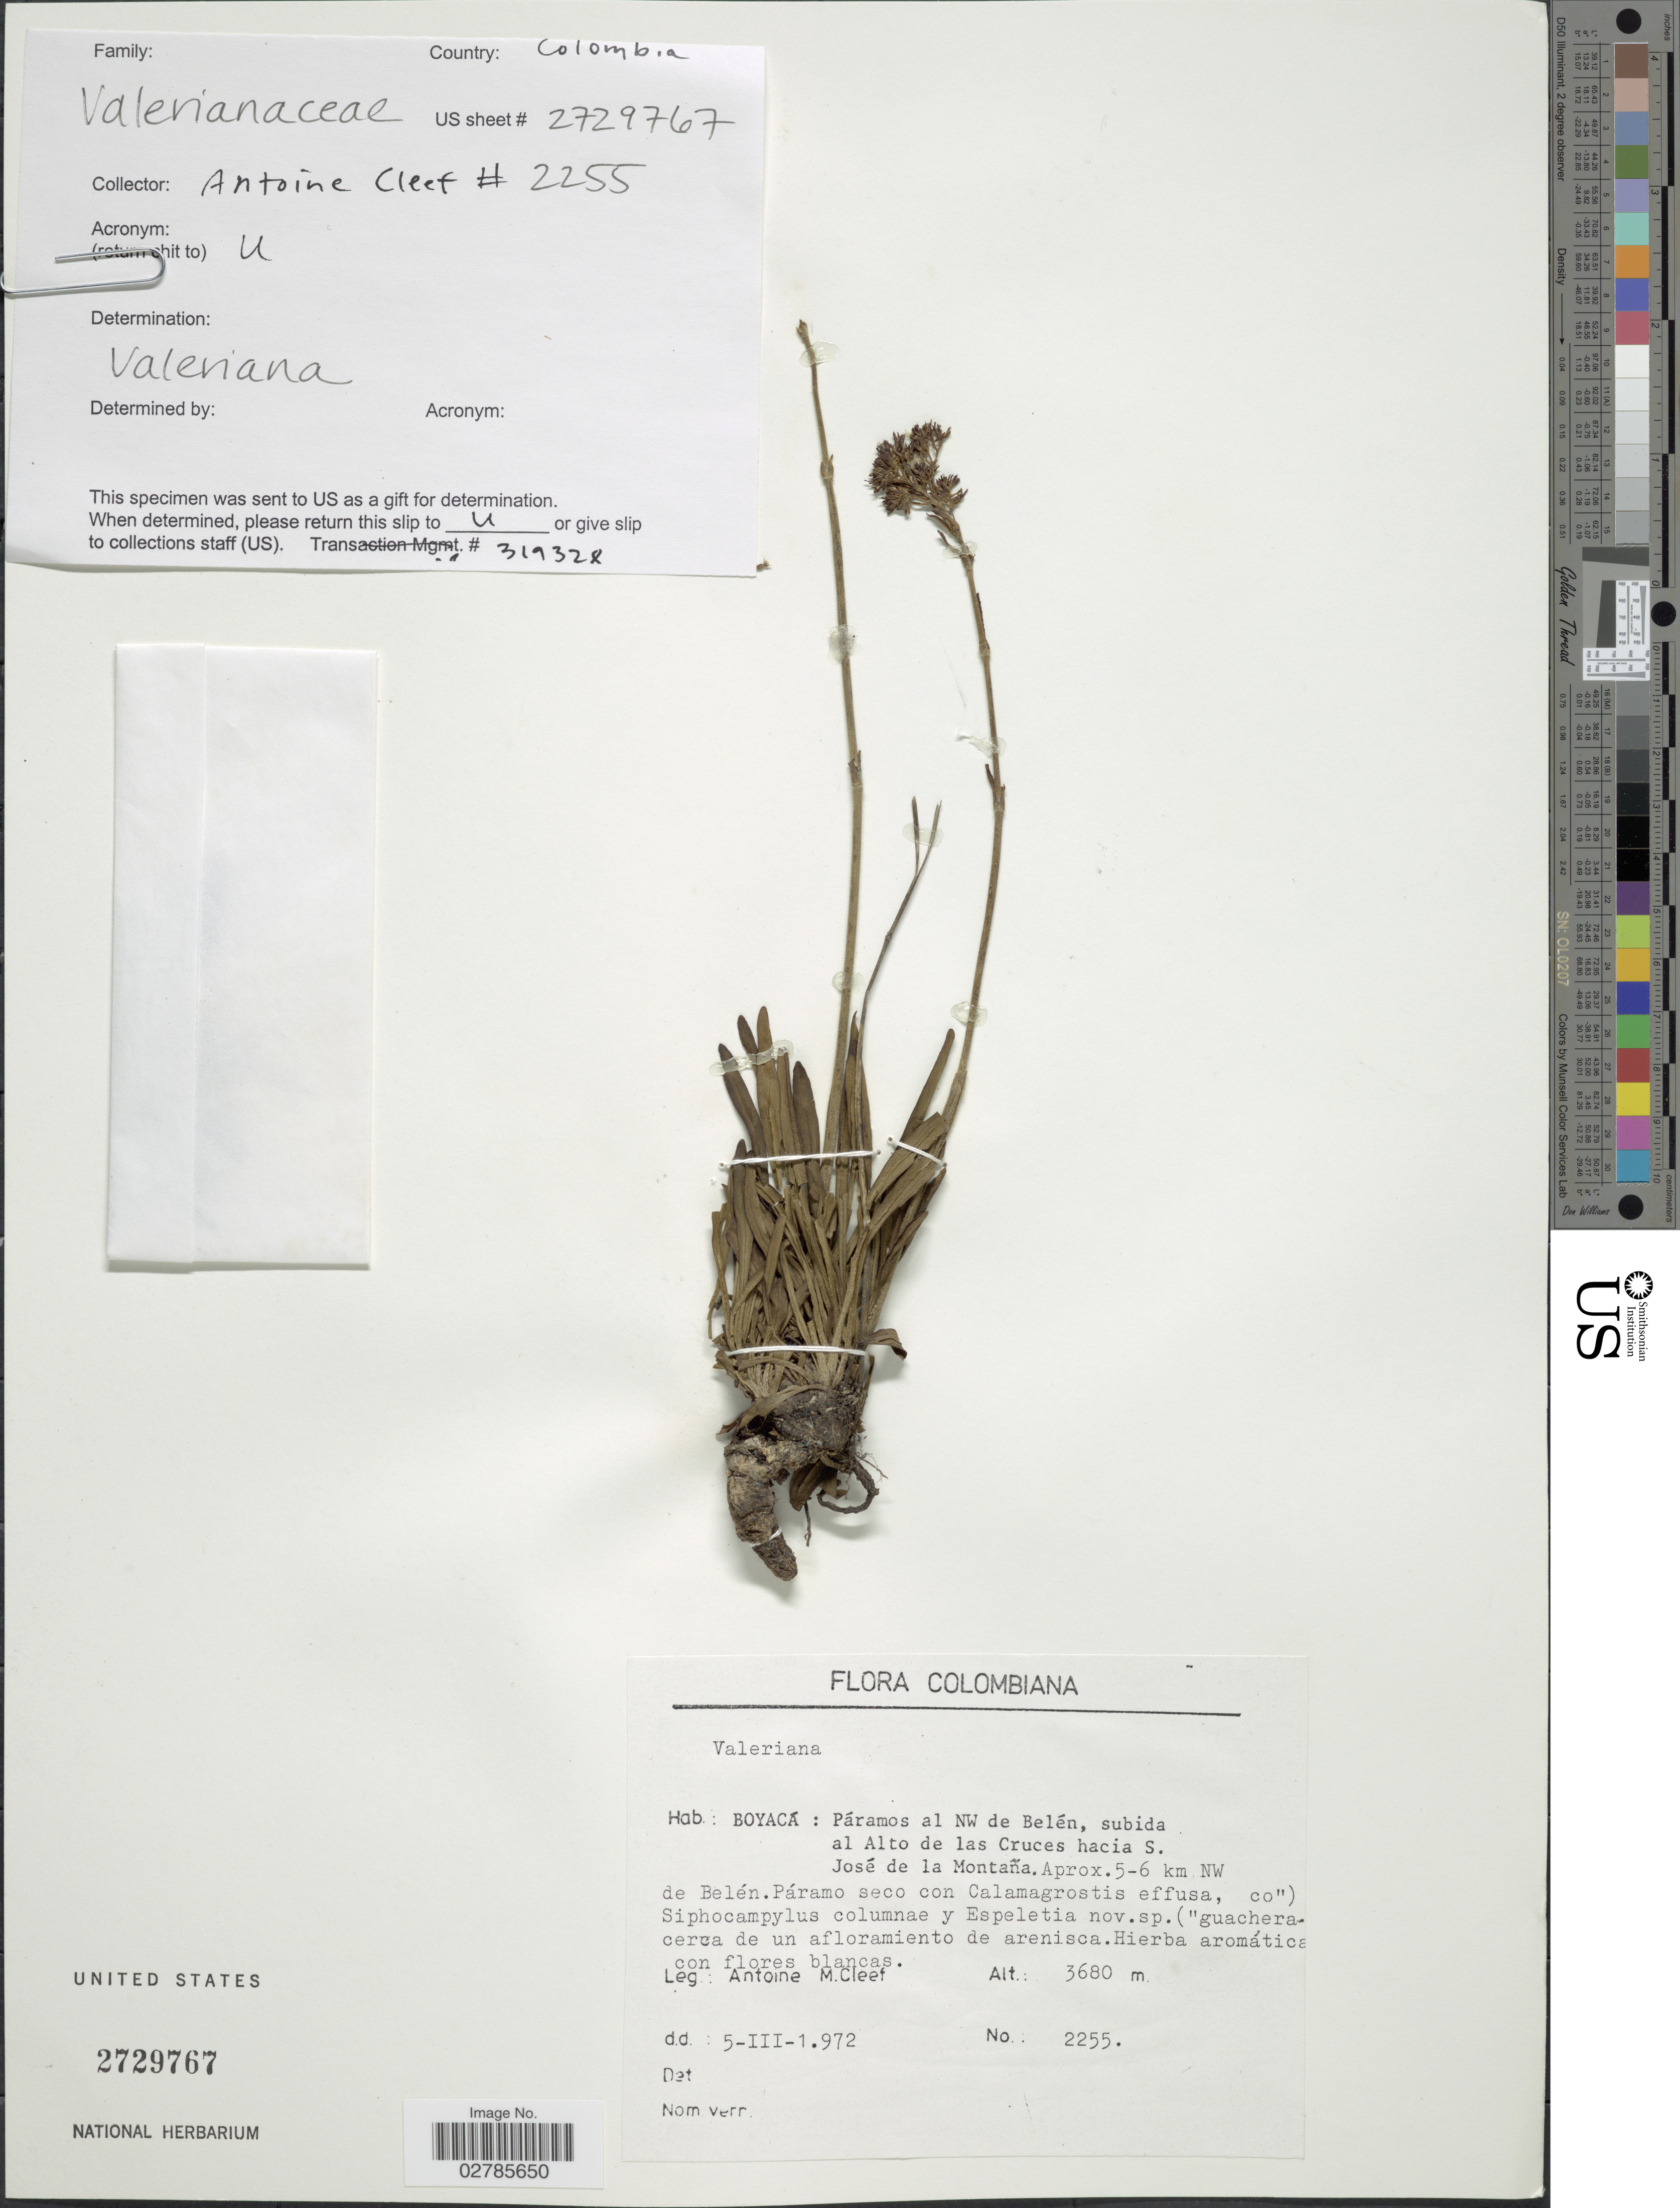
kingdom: Plantae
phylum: Tracheophyta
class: Magnoliopsida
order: Dipsacales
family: Caprifoliaceae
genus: Valeriana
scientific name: Valeriana sp.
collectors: A. M. Cleef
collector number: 2255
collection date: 1972-03-05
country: Colombia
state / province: Boyacá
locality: Páramos al NW de Belén, subida al Alto de las Cruces hacia S. José de la Montaña. Aprox. 5-6 km NW de Belén.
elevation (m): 3680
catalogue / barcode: US 2729767